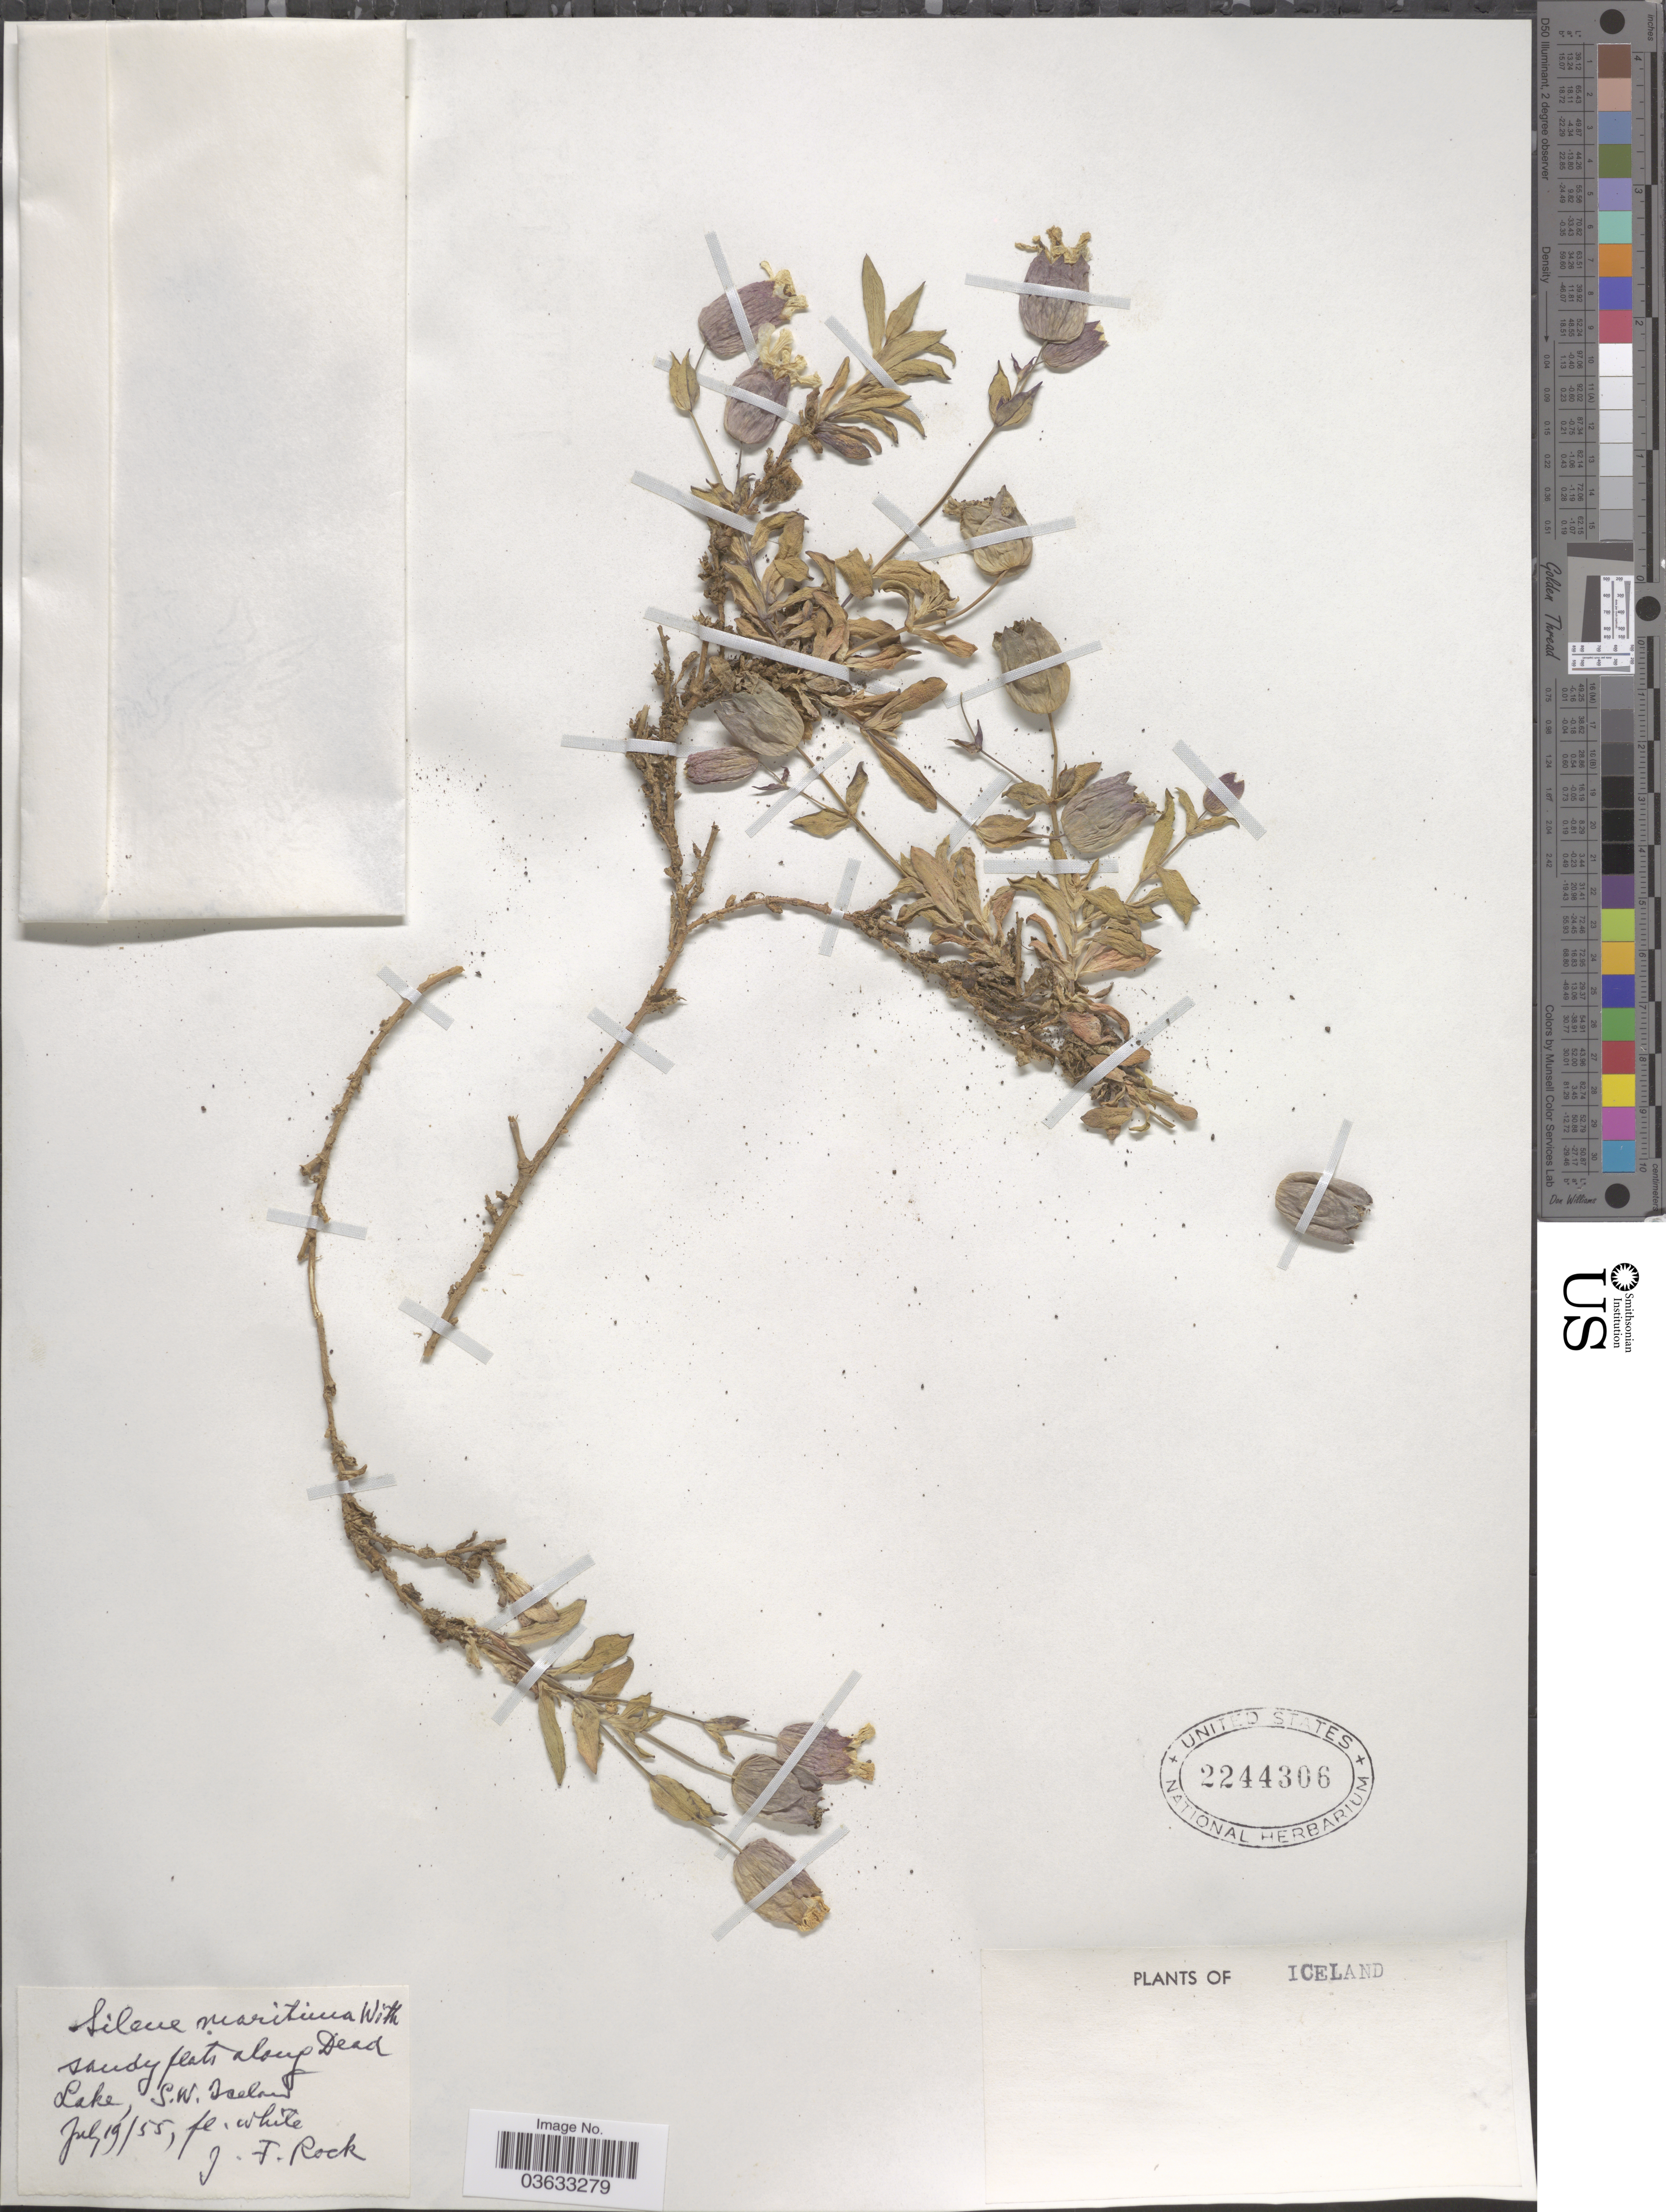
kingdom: Plantae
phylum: Tracheophyta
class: Magnoliopsida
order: Caryophyllales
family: Caryophyllaceae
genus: Silene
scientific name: Silene maritima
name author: With.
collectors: J. Rock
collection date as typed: Transcribed d/m/y: 19/7/55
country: Iceland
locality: Sandy flats along Dead Lake, S.W. Iceland.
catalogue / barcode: US 2244306